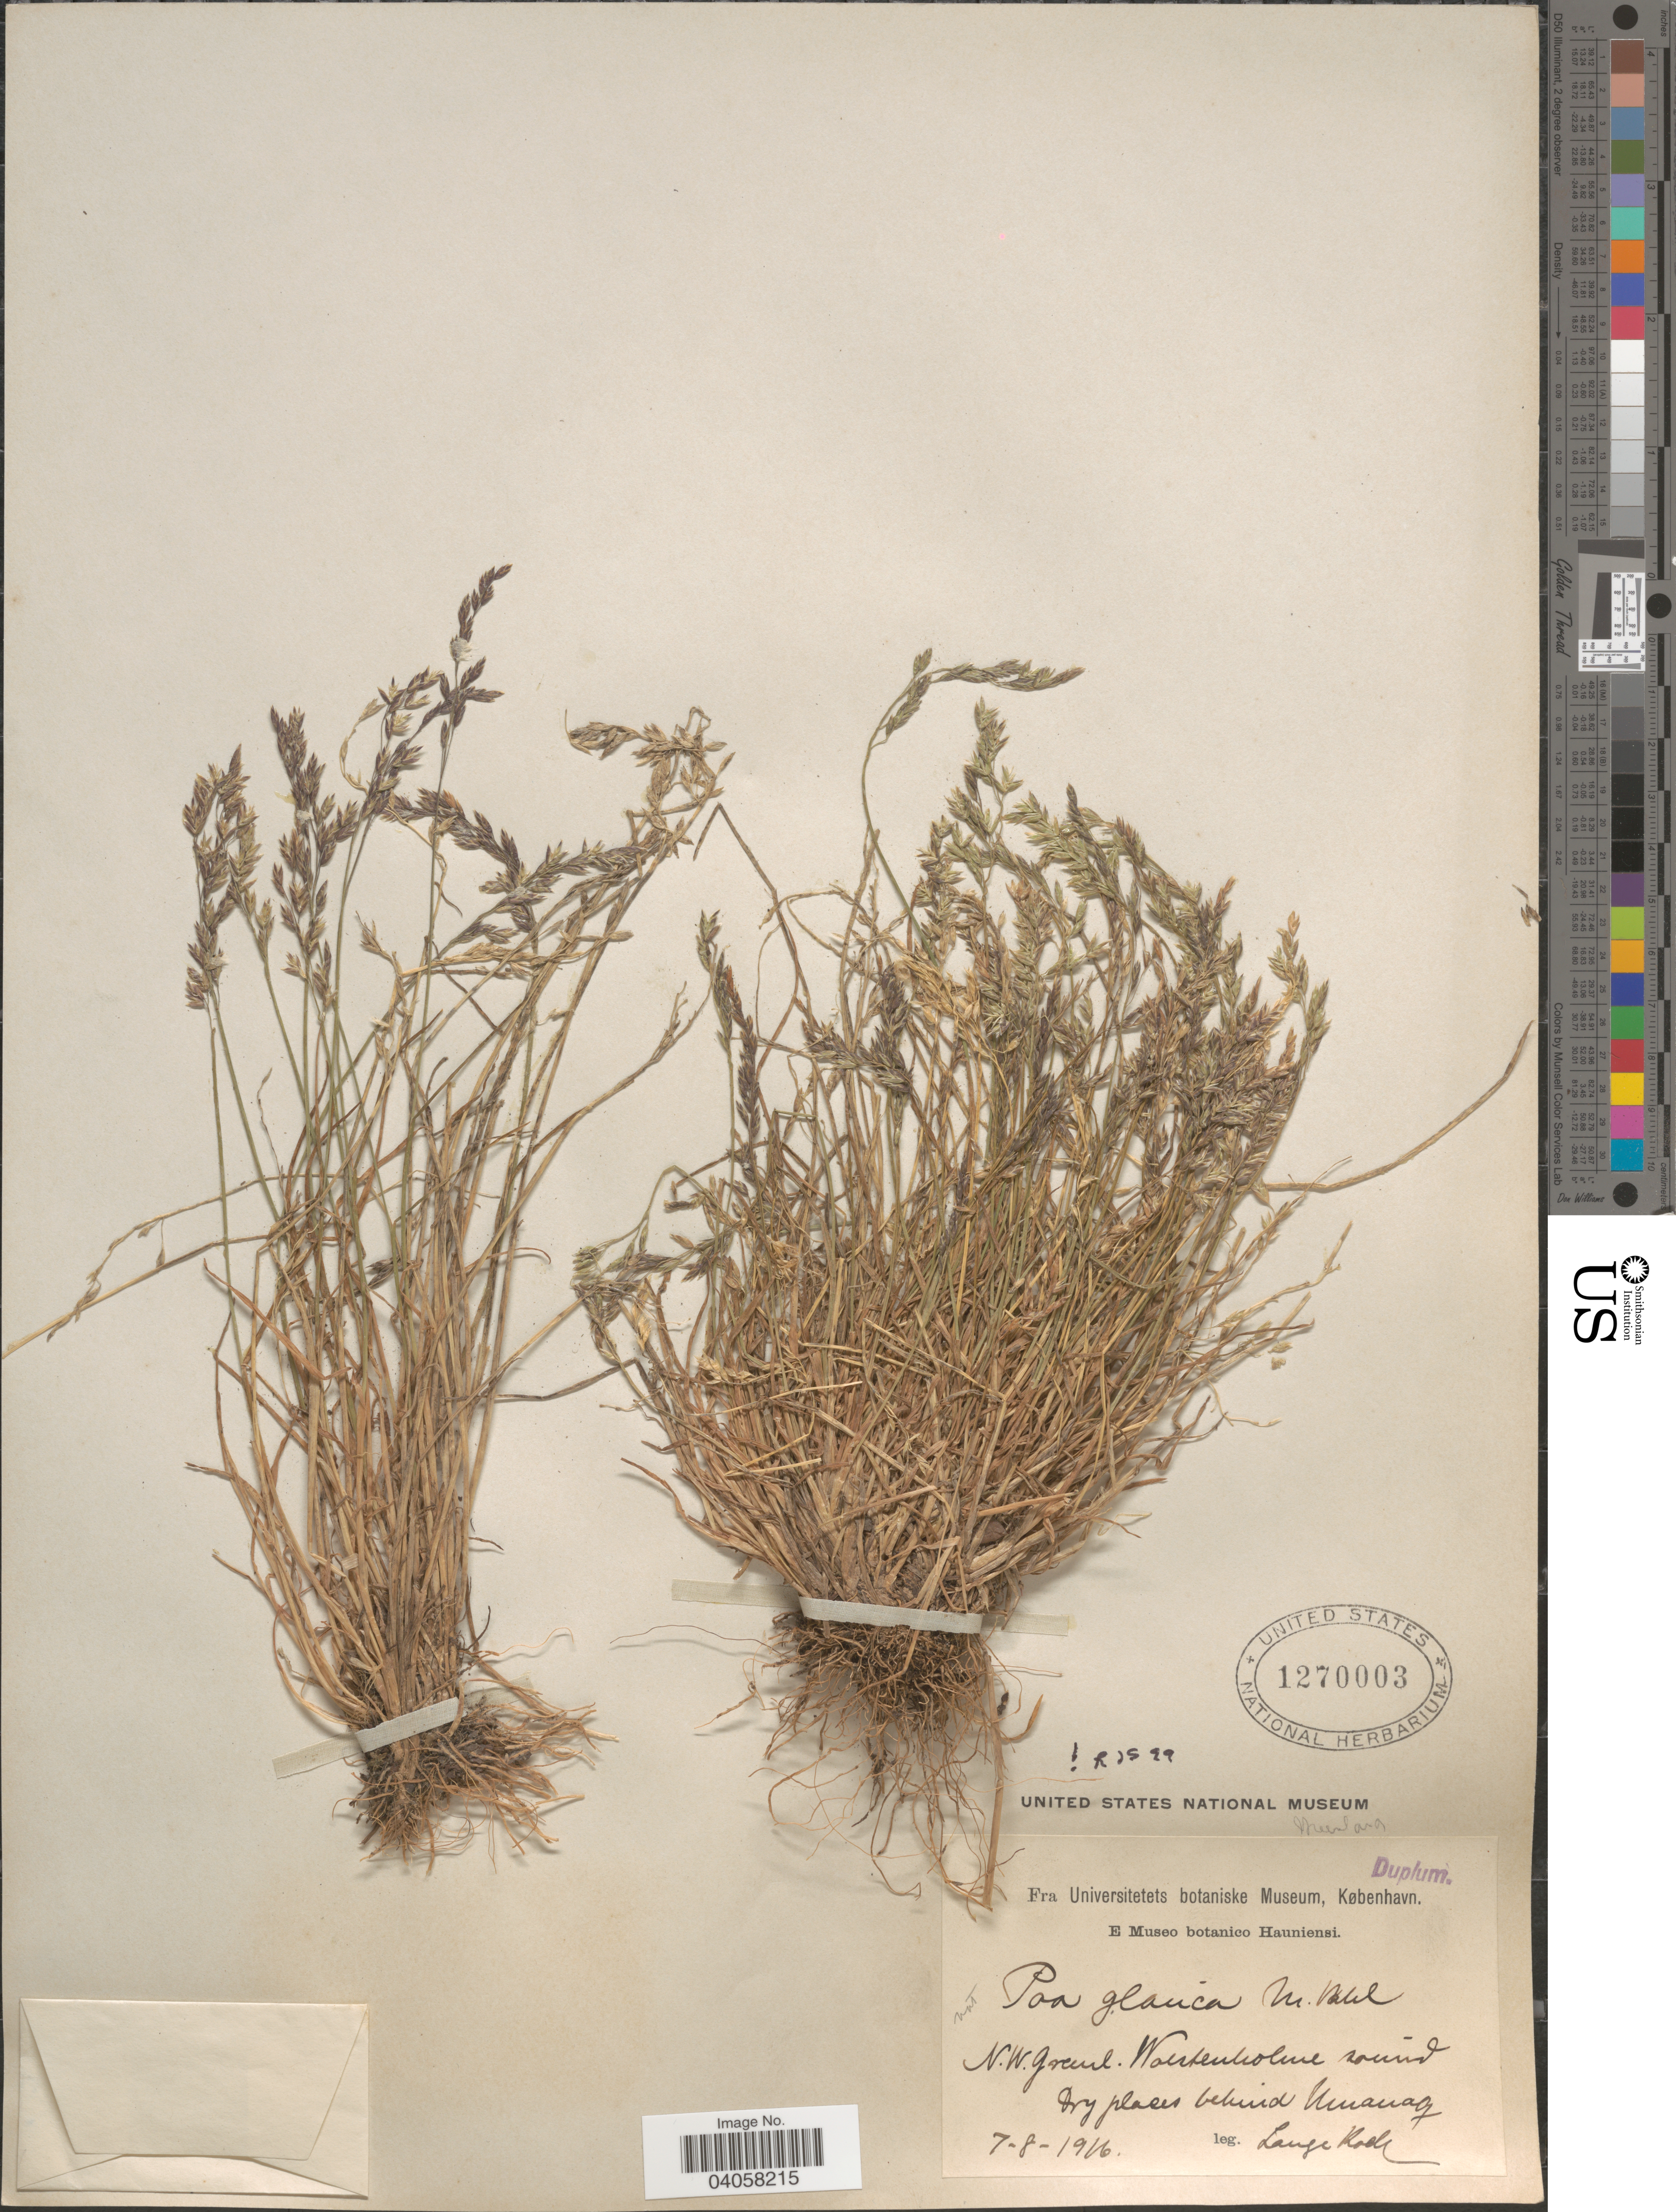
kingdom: Plantae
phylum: Tracheophyta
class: Liliopsida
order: Poales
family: Poaceae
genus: Poa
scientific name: Poa glauca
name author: Vahl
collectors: L. Koelz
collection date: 1916-08-07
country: Greenland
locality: N.W. Groenl. Wolstenholme sound. Dry places behind Umanaq.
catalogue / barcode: US 1270003